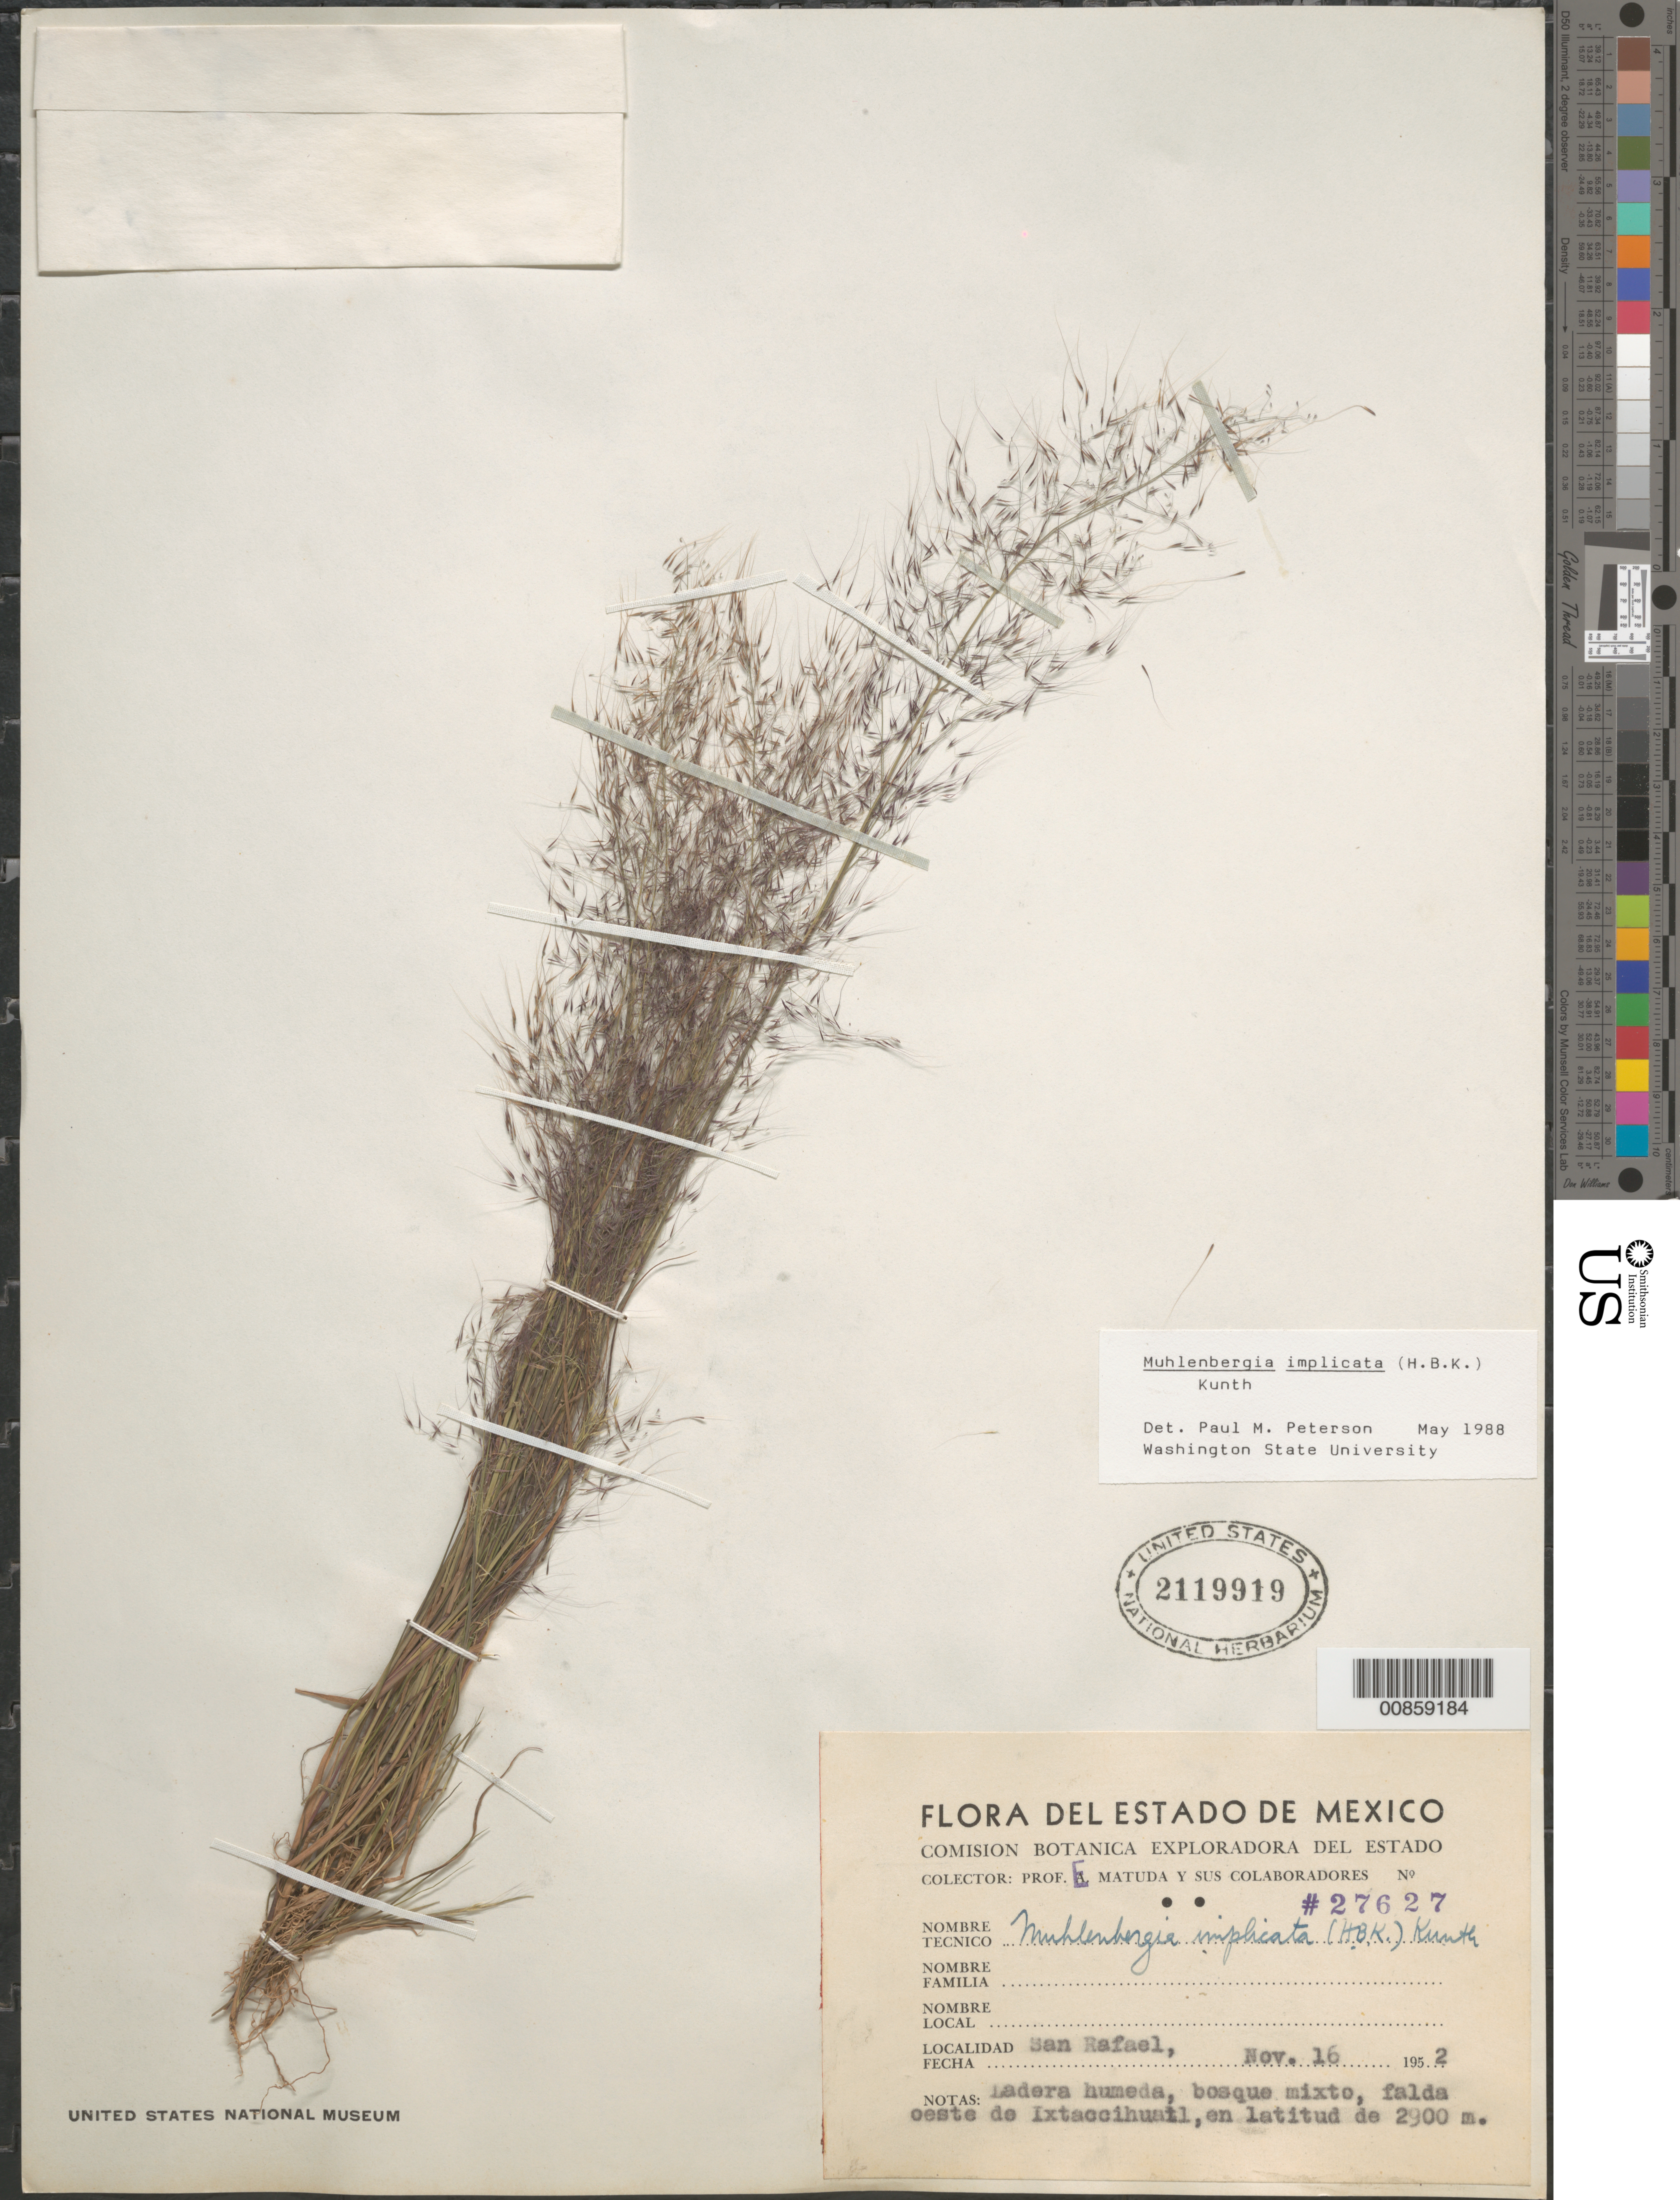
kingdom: Plantae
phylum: Tracheophyta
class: Liliopsida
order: Poales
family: Poaceae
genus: Muhlenbergia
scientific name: Muhlenbergia implicata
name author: (Kunth) Trin.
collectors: E. Matuda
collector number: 27627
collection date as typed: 16 Nov 1952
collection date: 1952-11-16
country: Mexico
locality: San Rafael, ladera W de Ixtaccihuatl, Mex.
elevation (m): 2900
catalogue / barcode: US 2119919